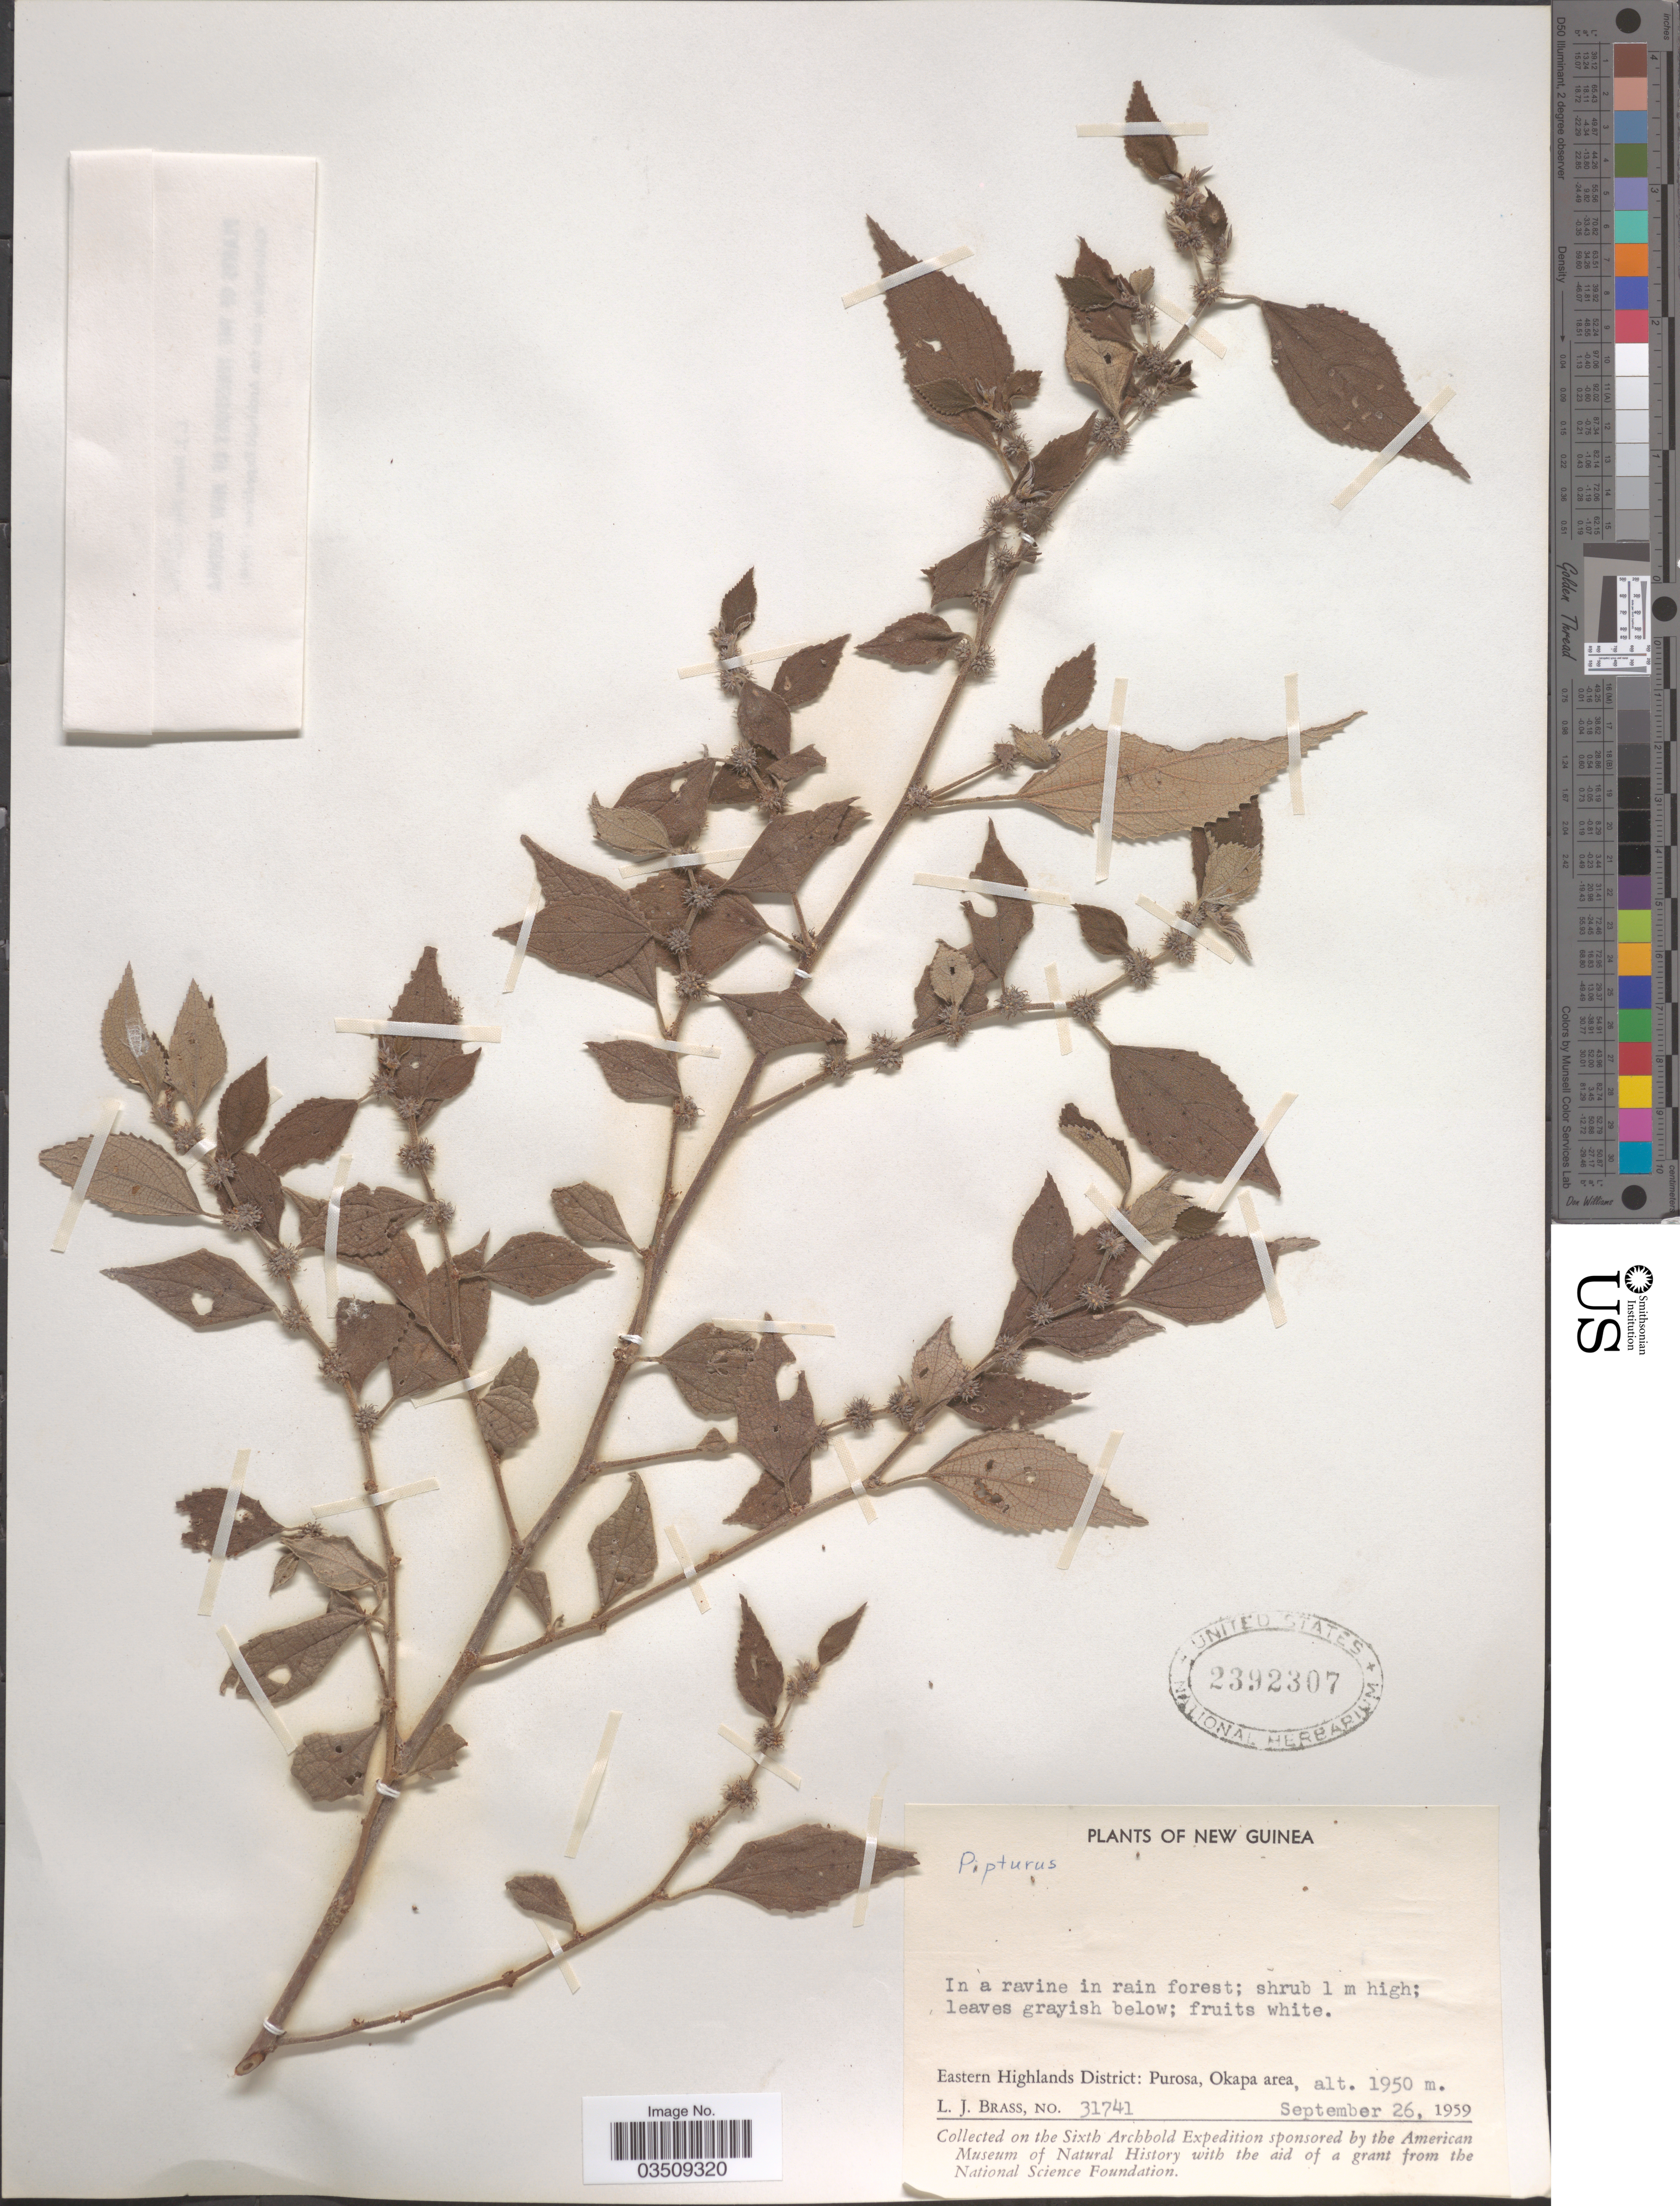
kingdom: Plantae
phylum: Tracheophyta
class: Magnoliopsida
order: Rosales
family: Urticaceae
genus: Pipturus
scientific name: Pipturus sp.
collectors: L. J. Brass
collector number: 31741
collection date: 1959-09-26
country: Papua New Guinea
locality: New Guinea. Eastern Highlands District: Purosa, Okapa area.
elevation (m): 1950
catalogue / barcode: US 2392307